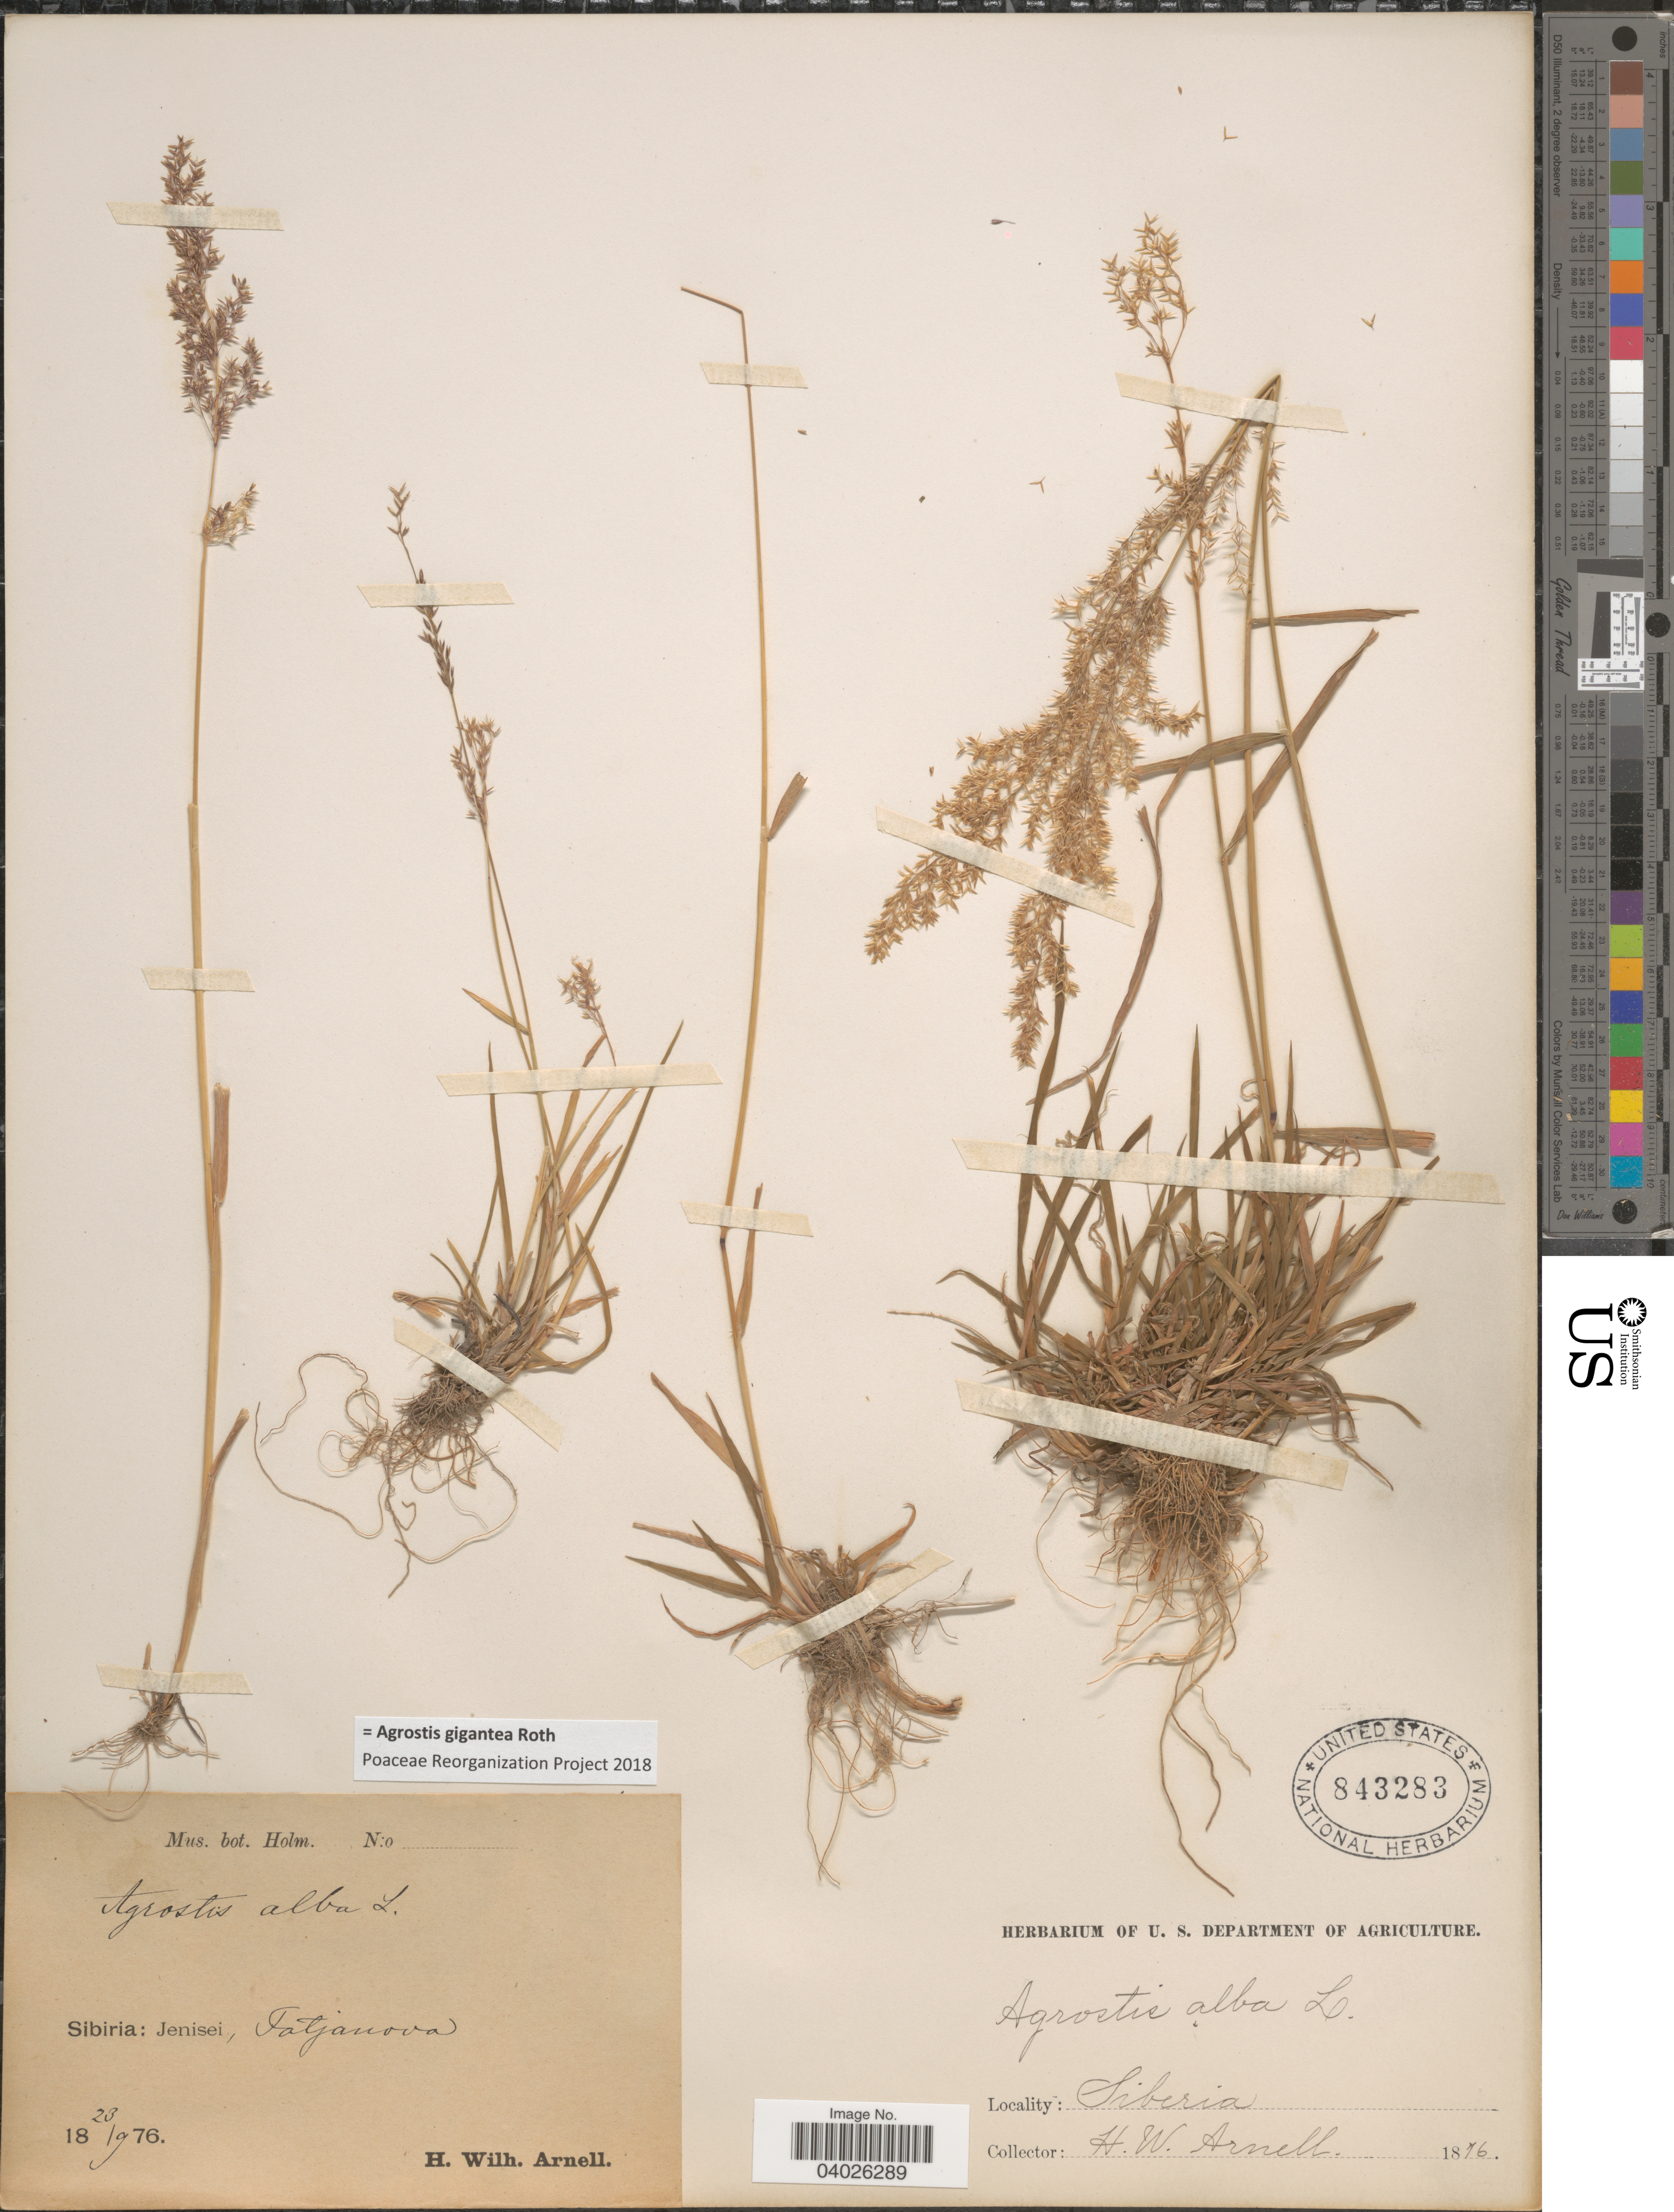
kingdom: Plantae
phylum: Tracheophyta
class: Liliopsida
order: Poales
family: Poaceae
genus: Agrostis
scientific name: Agrostis gigantea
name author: Roth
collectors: H. W. Arnell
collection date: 1876-09-23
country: Russian Federation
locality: Sibiria: Jenisei, Fatjanova.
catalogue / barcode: US 843283